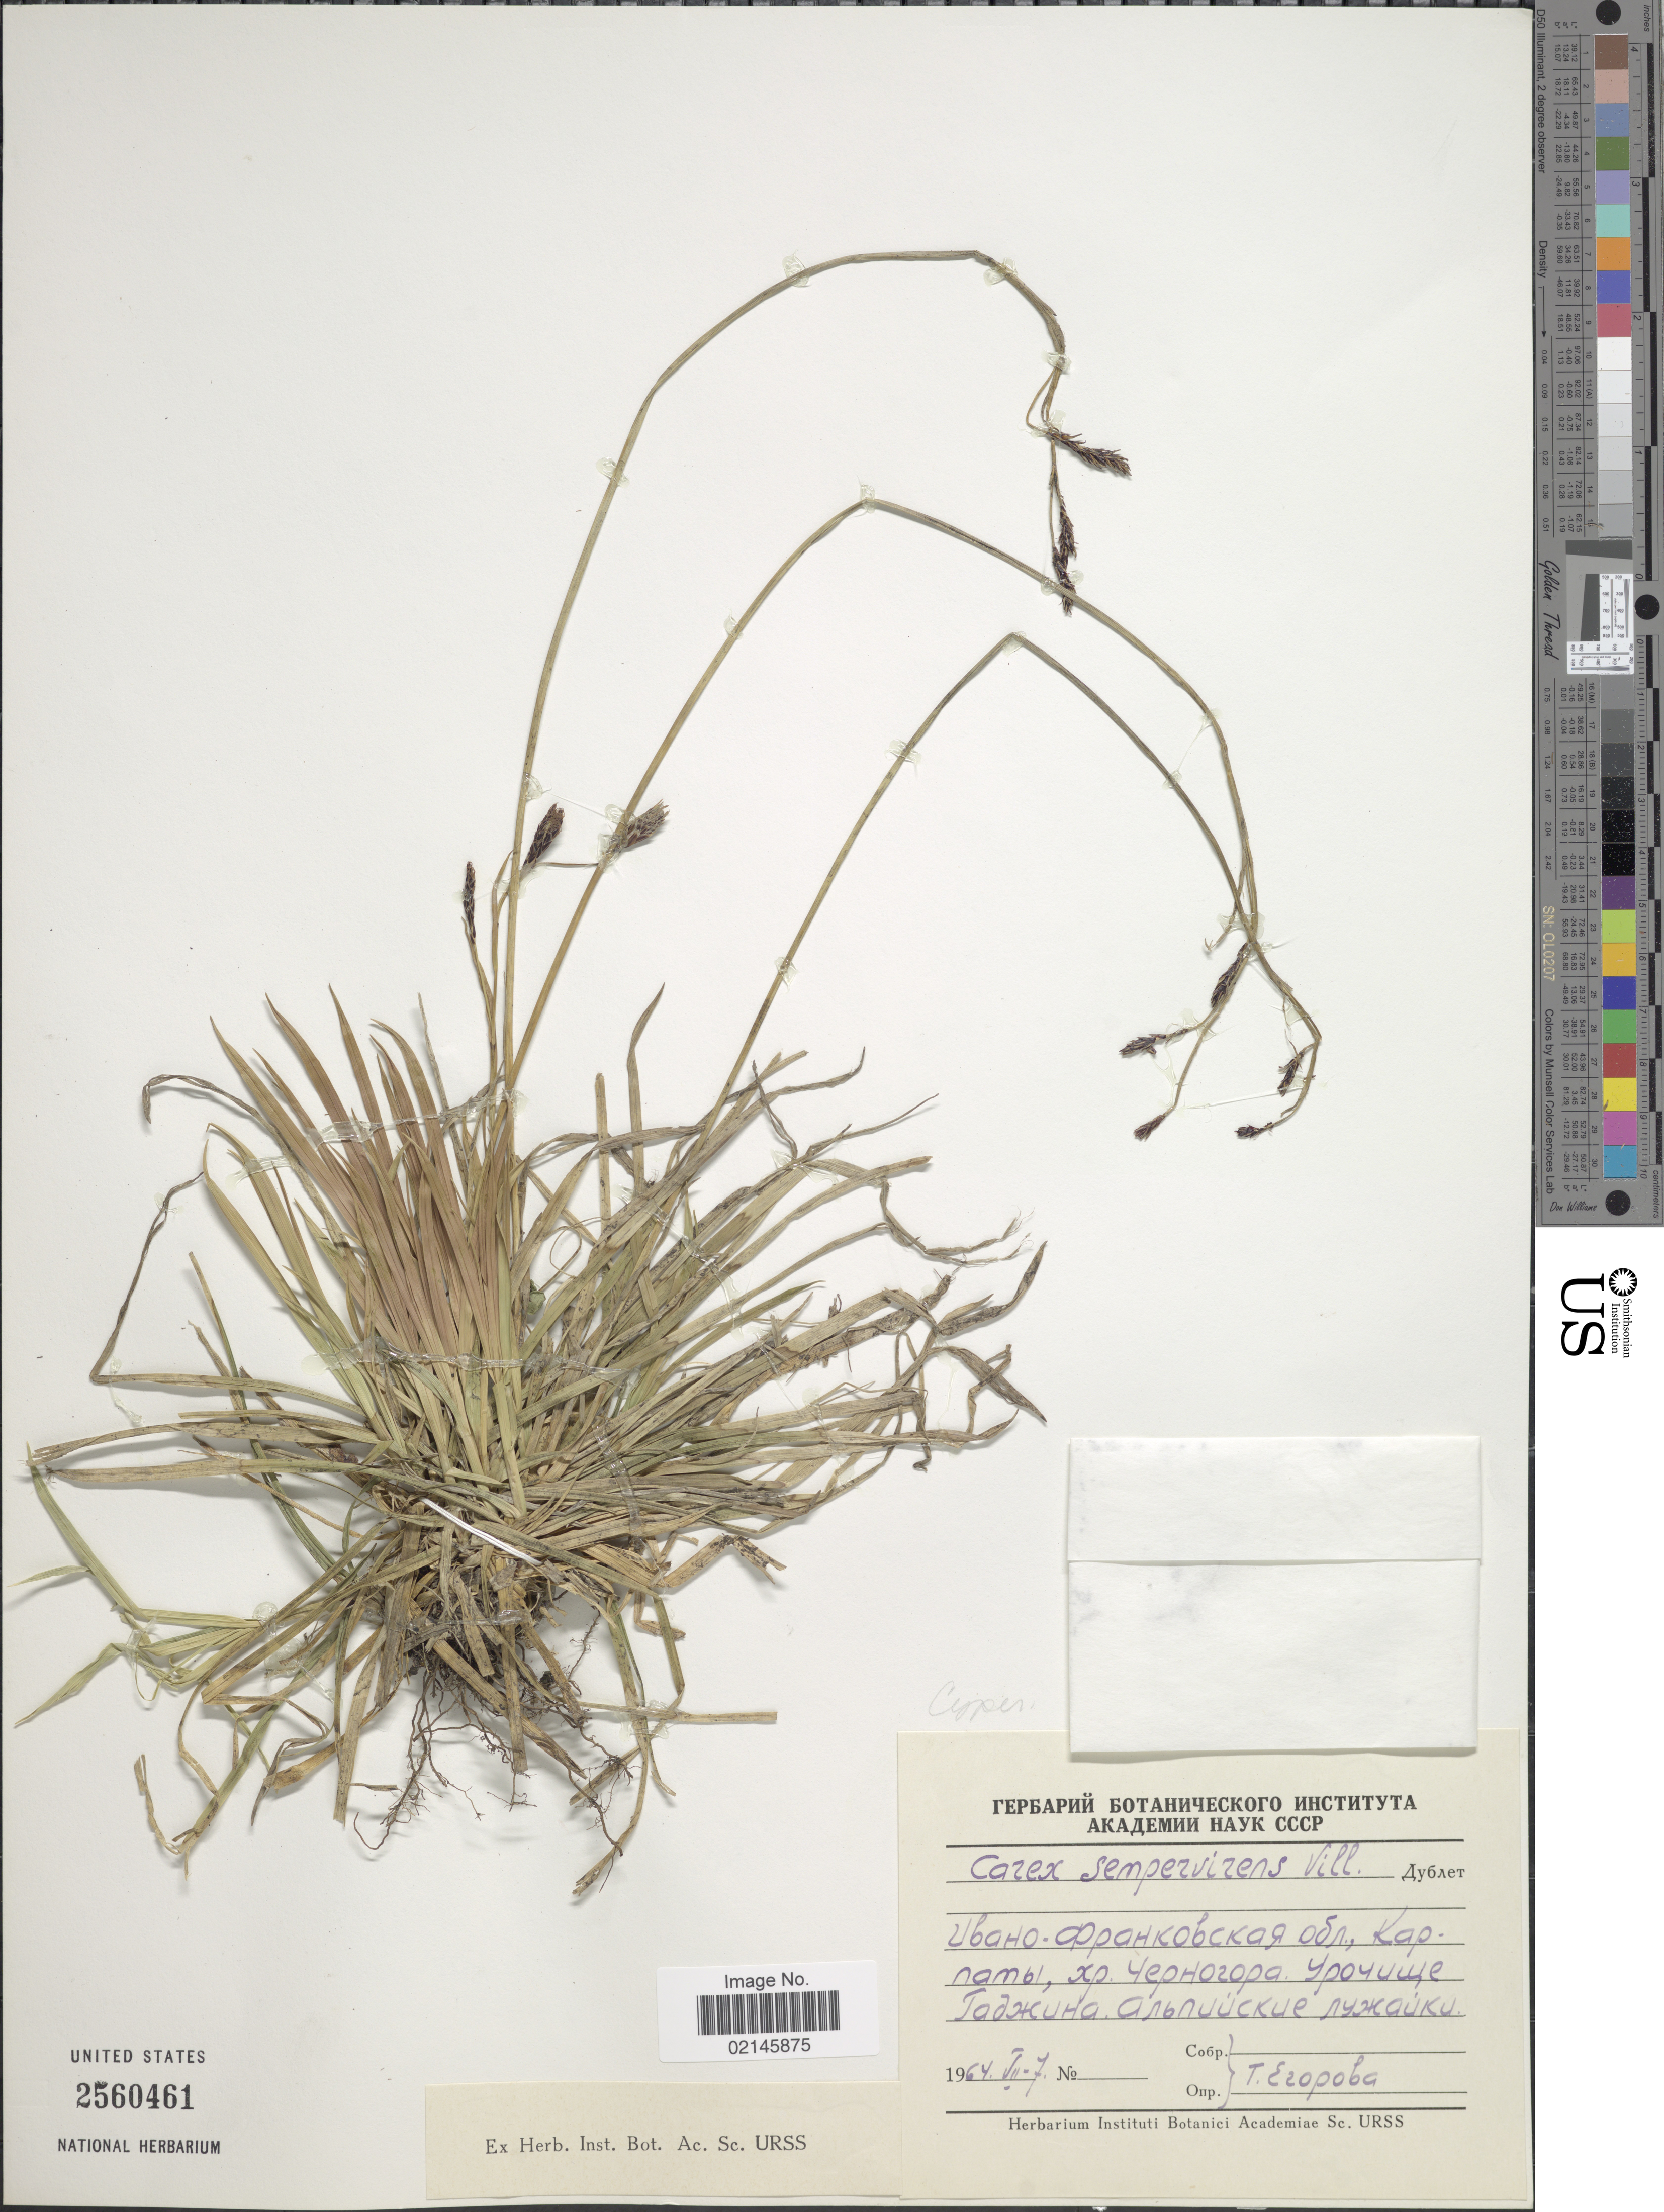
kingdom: Plantae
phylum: Tracheophyta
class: Liliopsida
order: Poales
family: Cyperaceae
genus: Carex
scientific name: Carex sempervirens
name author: Vill.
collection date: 1964-07-07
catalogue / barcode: US 2560461